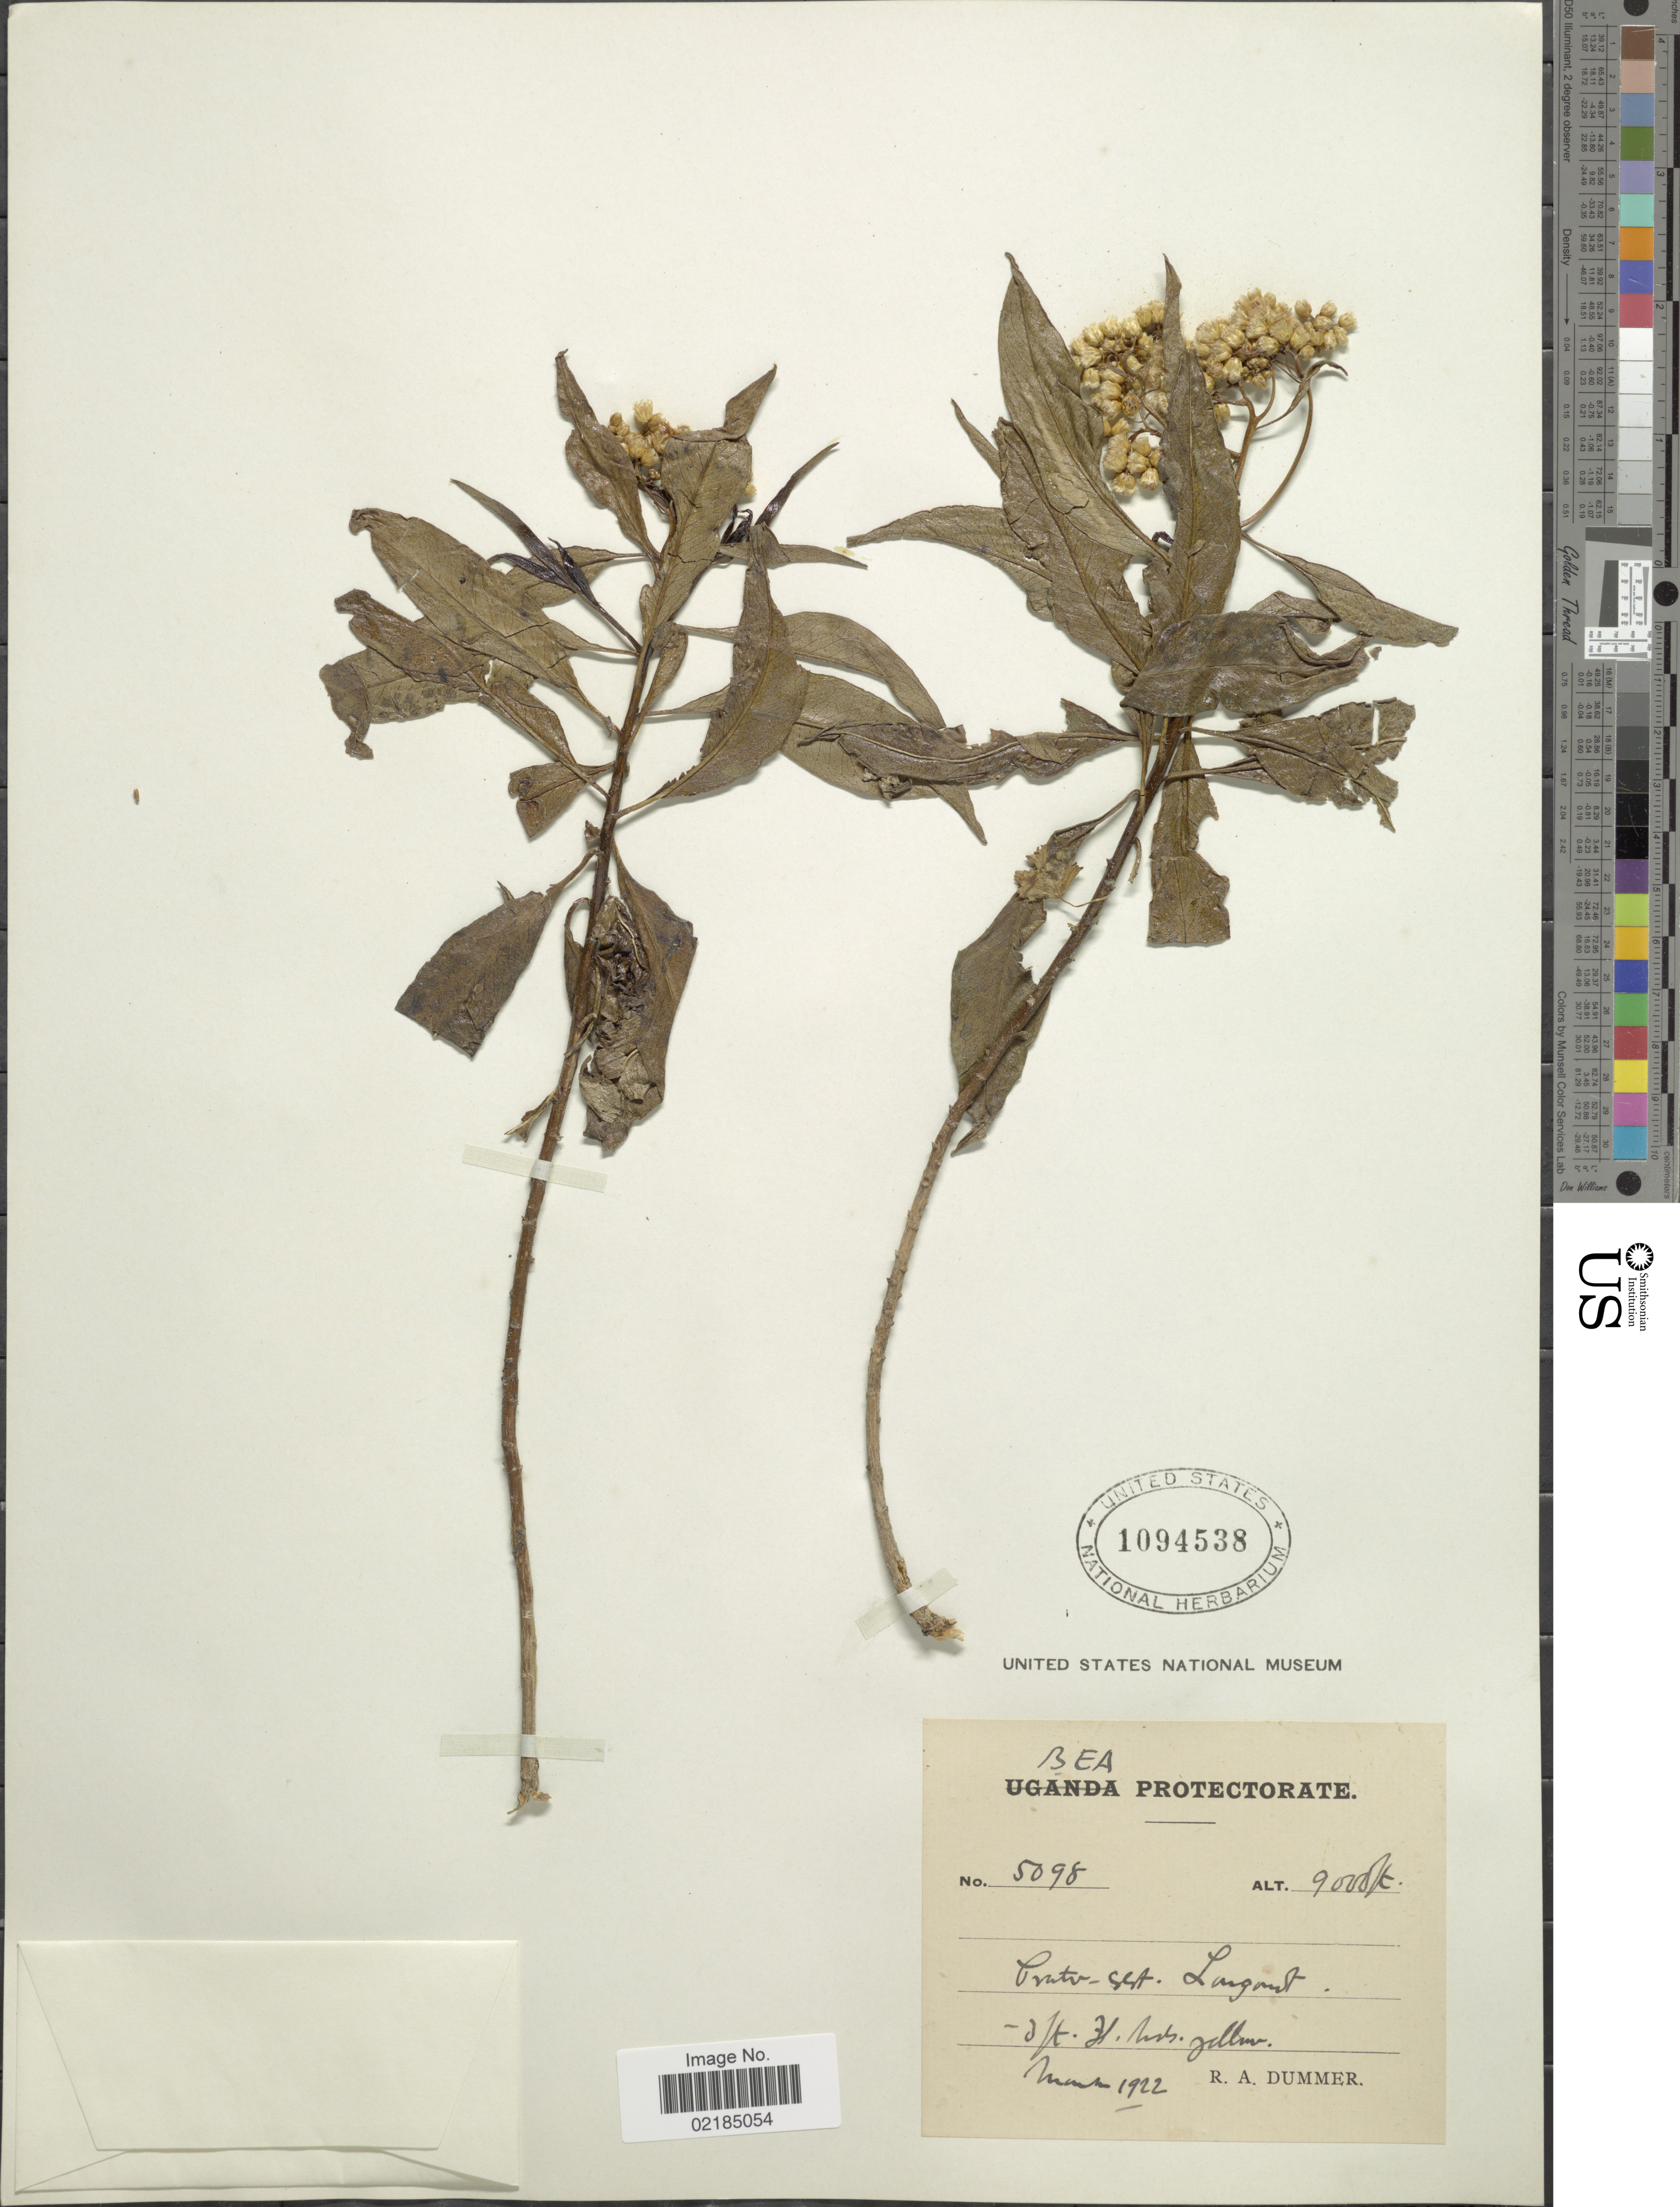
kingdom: Plantae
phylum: Tracheophyta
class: Magnoliopsida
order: Asterales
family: Asteraceae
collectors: R. Dümmer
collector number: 5098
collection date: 1922-03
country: Kenya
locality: B.E.A. Protectorate. Crater-Gest. Longmont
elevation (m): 2743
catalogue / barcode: US 1094538